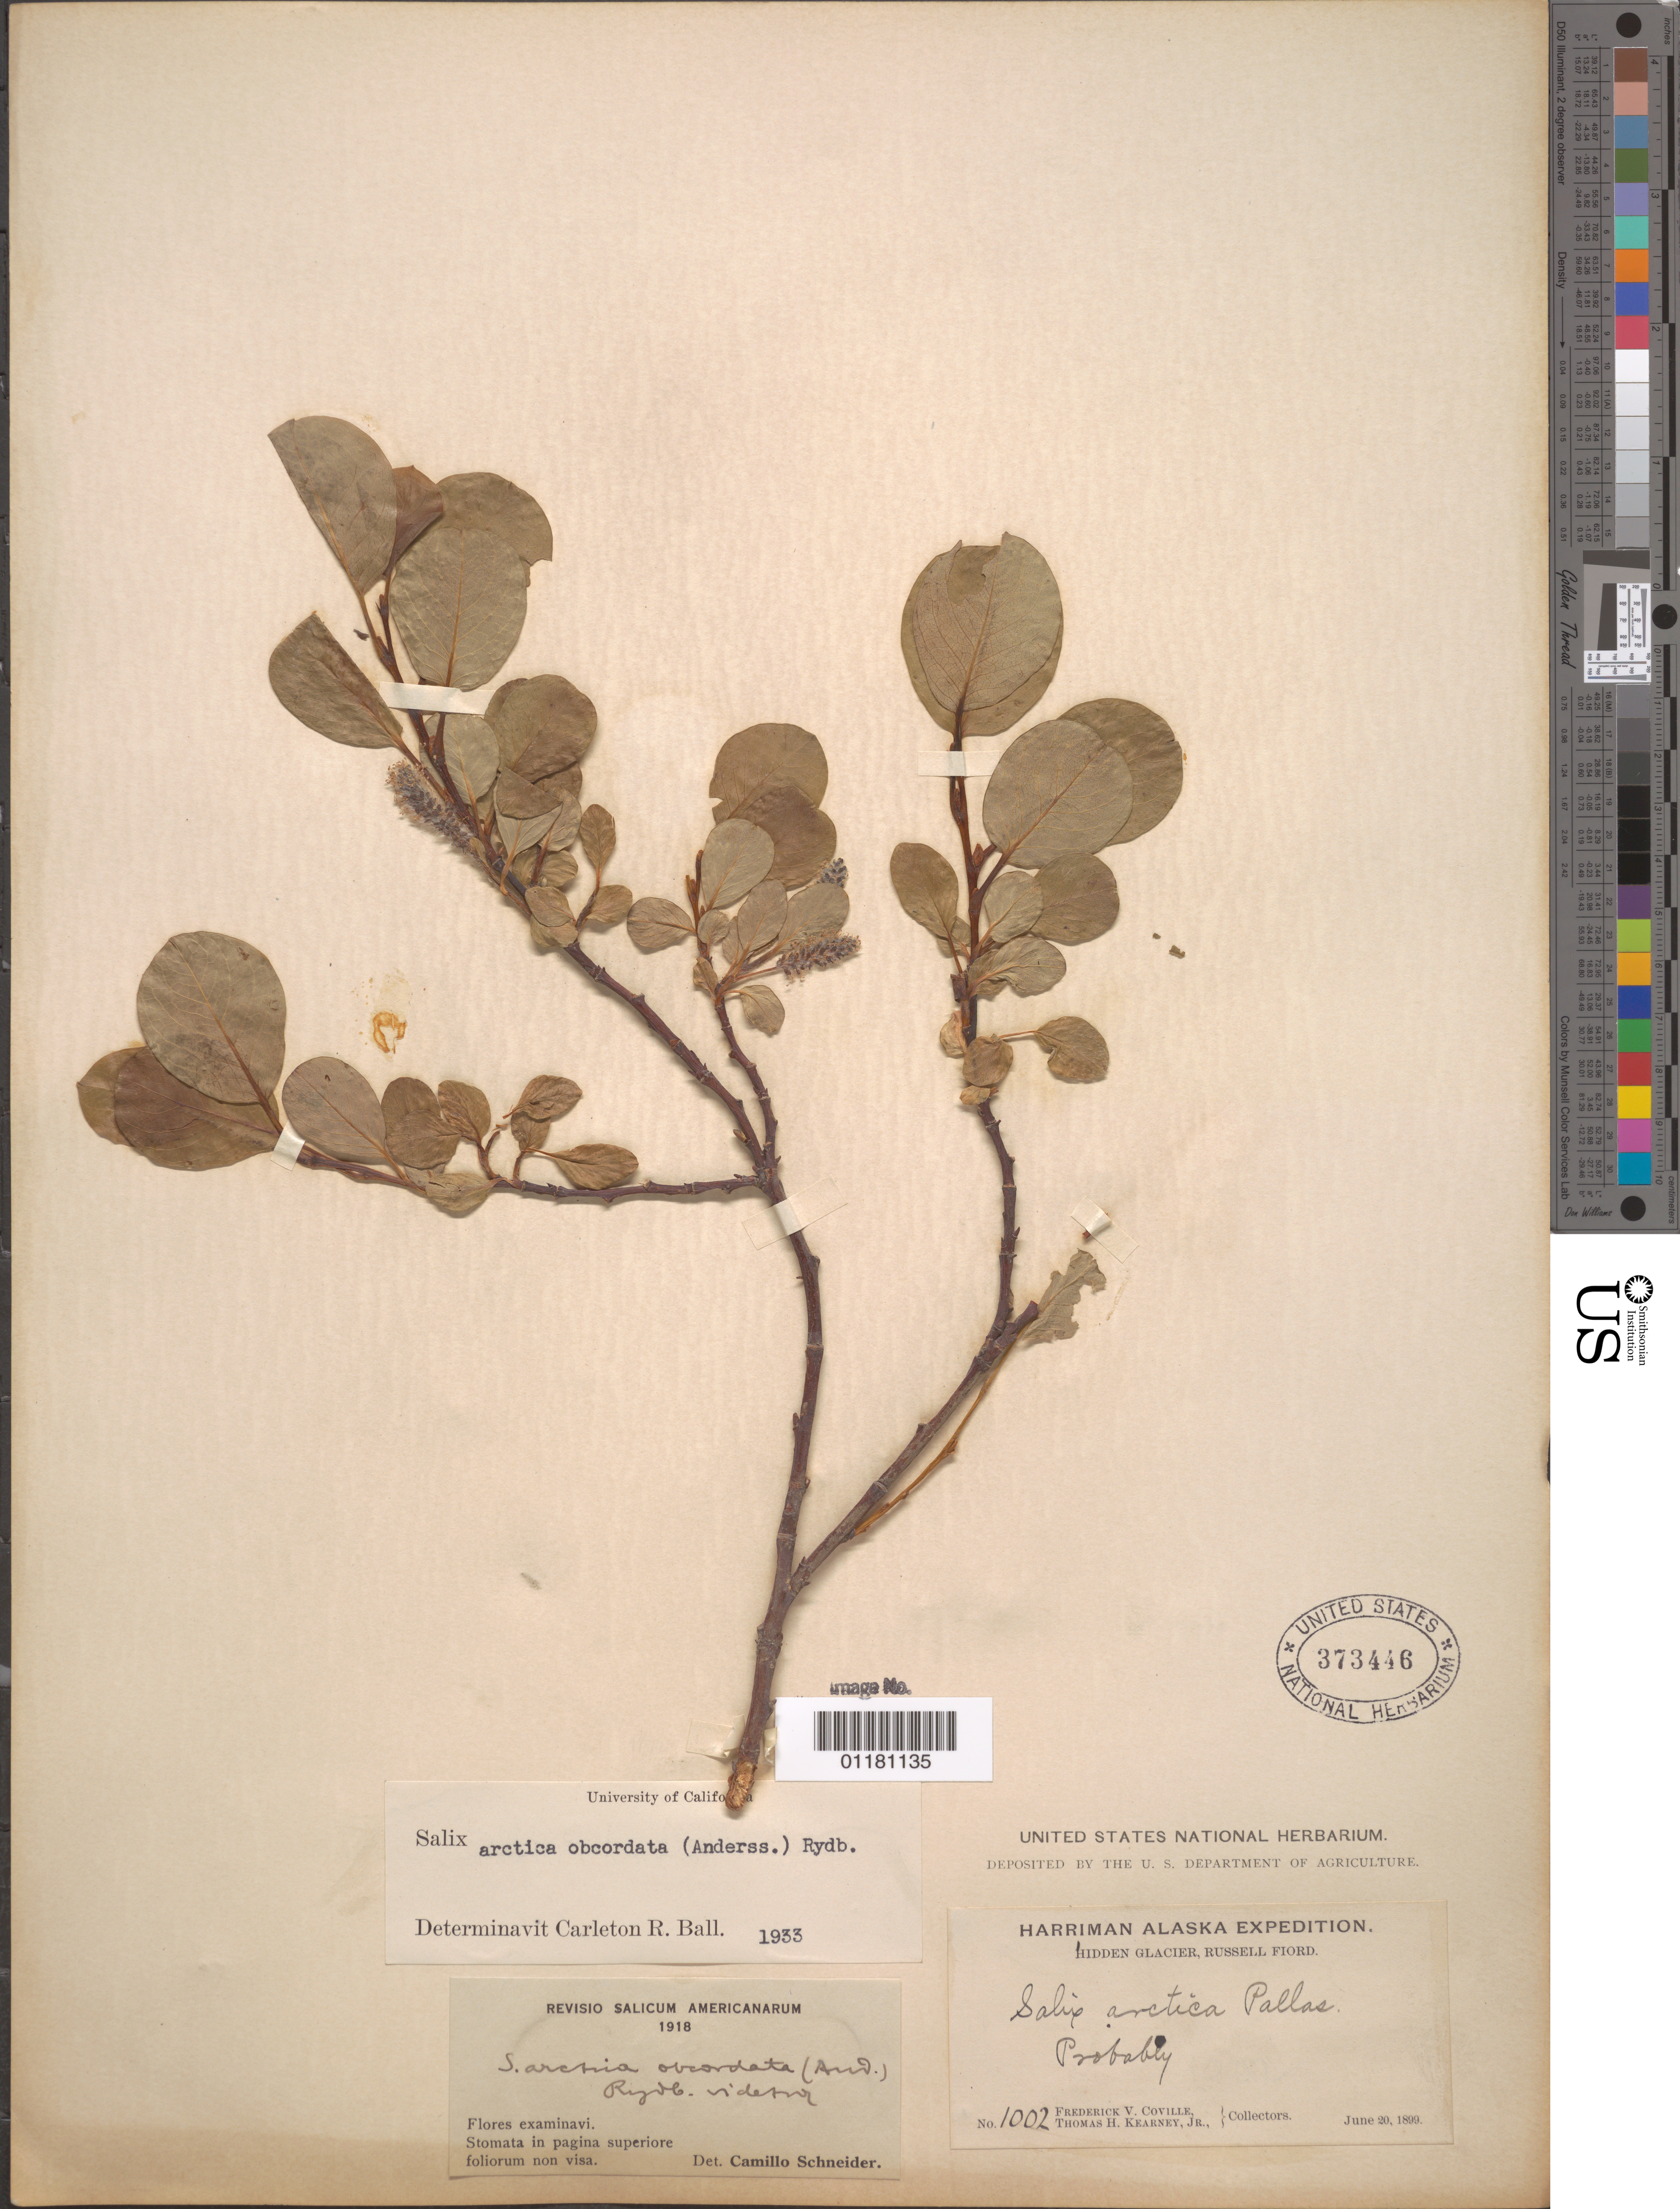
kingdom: Plantae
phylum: Tracheophyta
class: Magnoliopsida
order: Malpighiales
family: Salicaceae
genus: Salix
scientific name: Salix arctica var. obcordata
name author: (Andersson) Rydb.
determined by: Ball, C. R.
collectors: F. V. Coville & T. H. Kearney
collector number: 1002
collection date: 1899-06-20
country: United States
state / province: Alaska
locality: Hidden Glacier, Russell Fiord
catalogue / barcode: US 373446